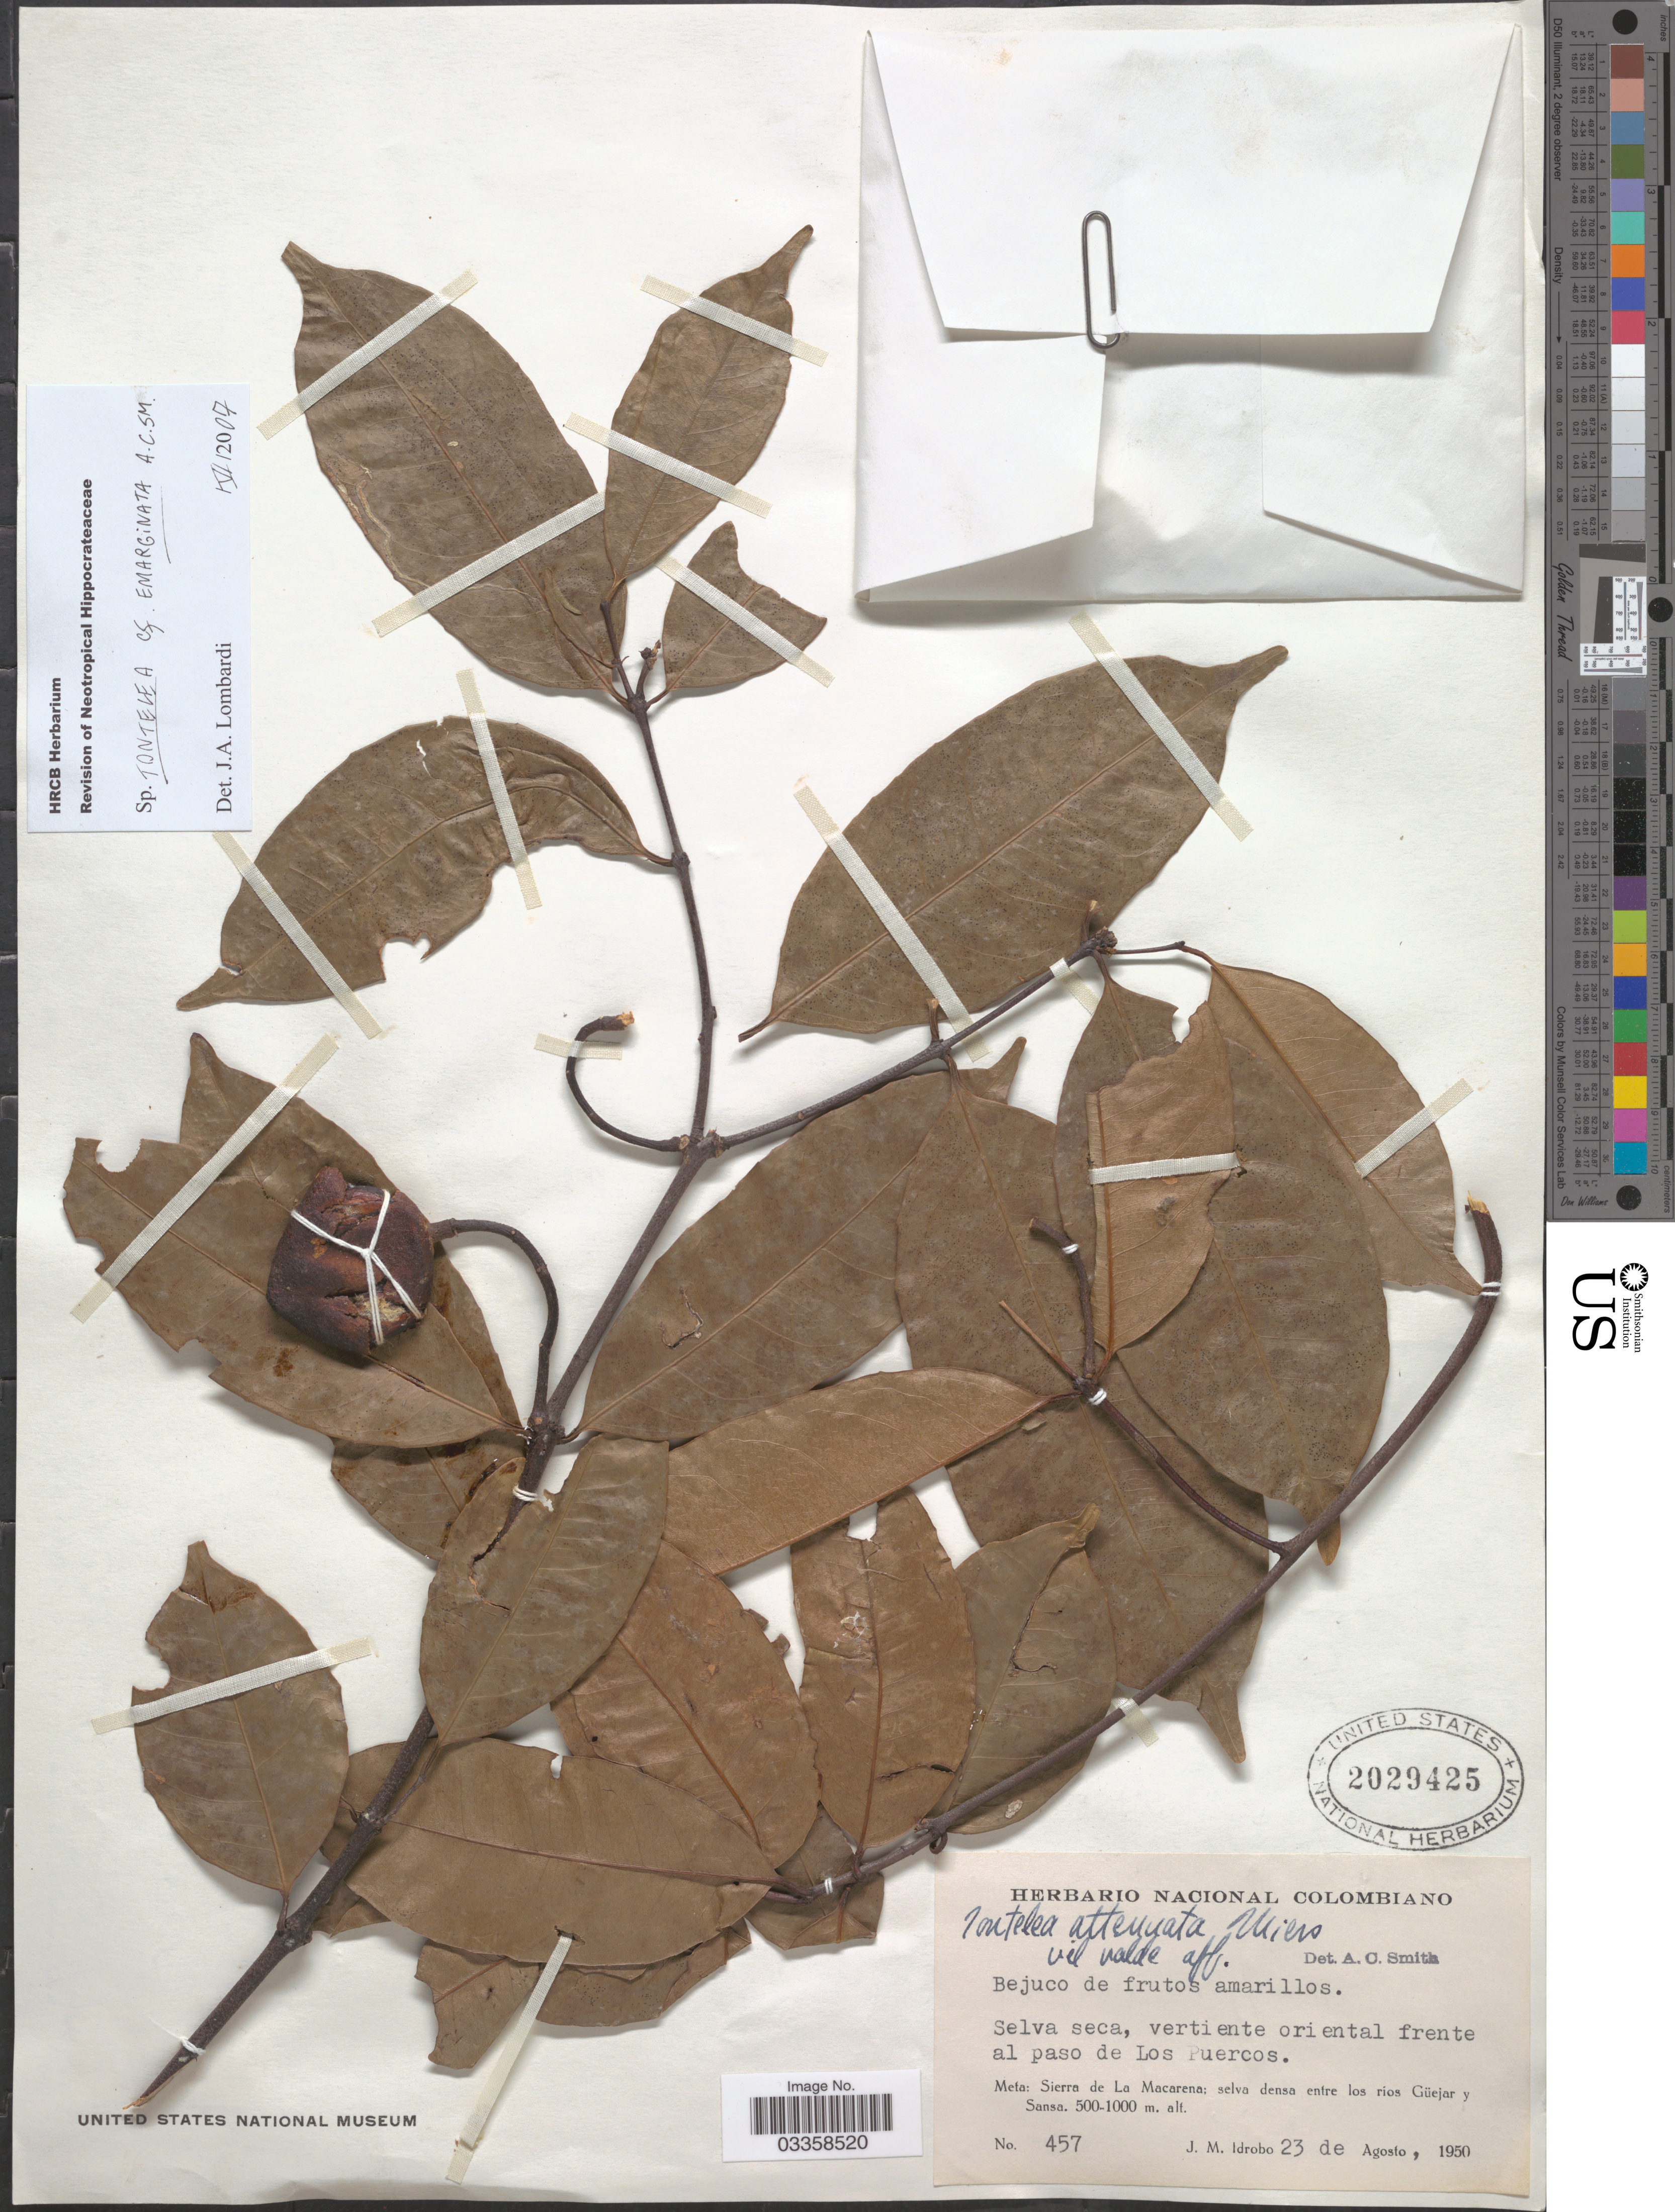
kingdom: Plantae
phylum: Tracheophyta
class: Magnoliopsida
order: Celastrales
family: Celastraceae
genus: Tontelea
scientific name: Tontelea emarginata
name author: A.C. Sm.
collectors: J. M. Idrobo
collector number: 457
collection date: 1950-08-23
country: Colombia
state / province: Meta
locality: Vertiente oriental frente al paso de Los Puercos. Sierra de La Macarena: selva densa entre los ríos Güejar y Sansa.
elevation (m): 500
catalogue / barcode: US 2029425